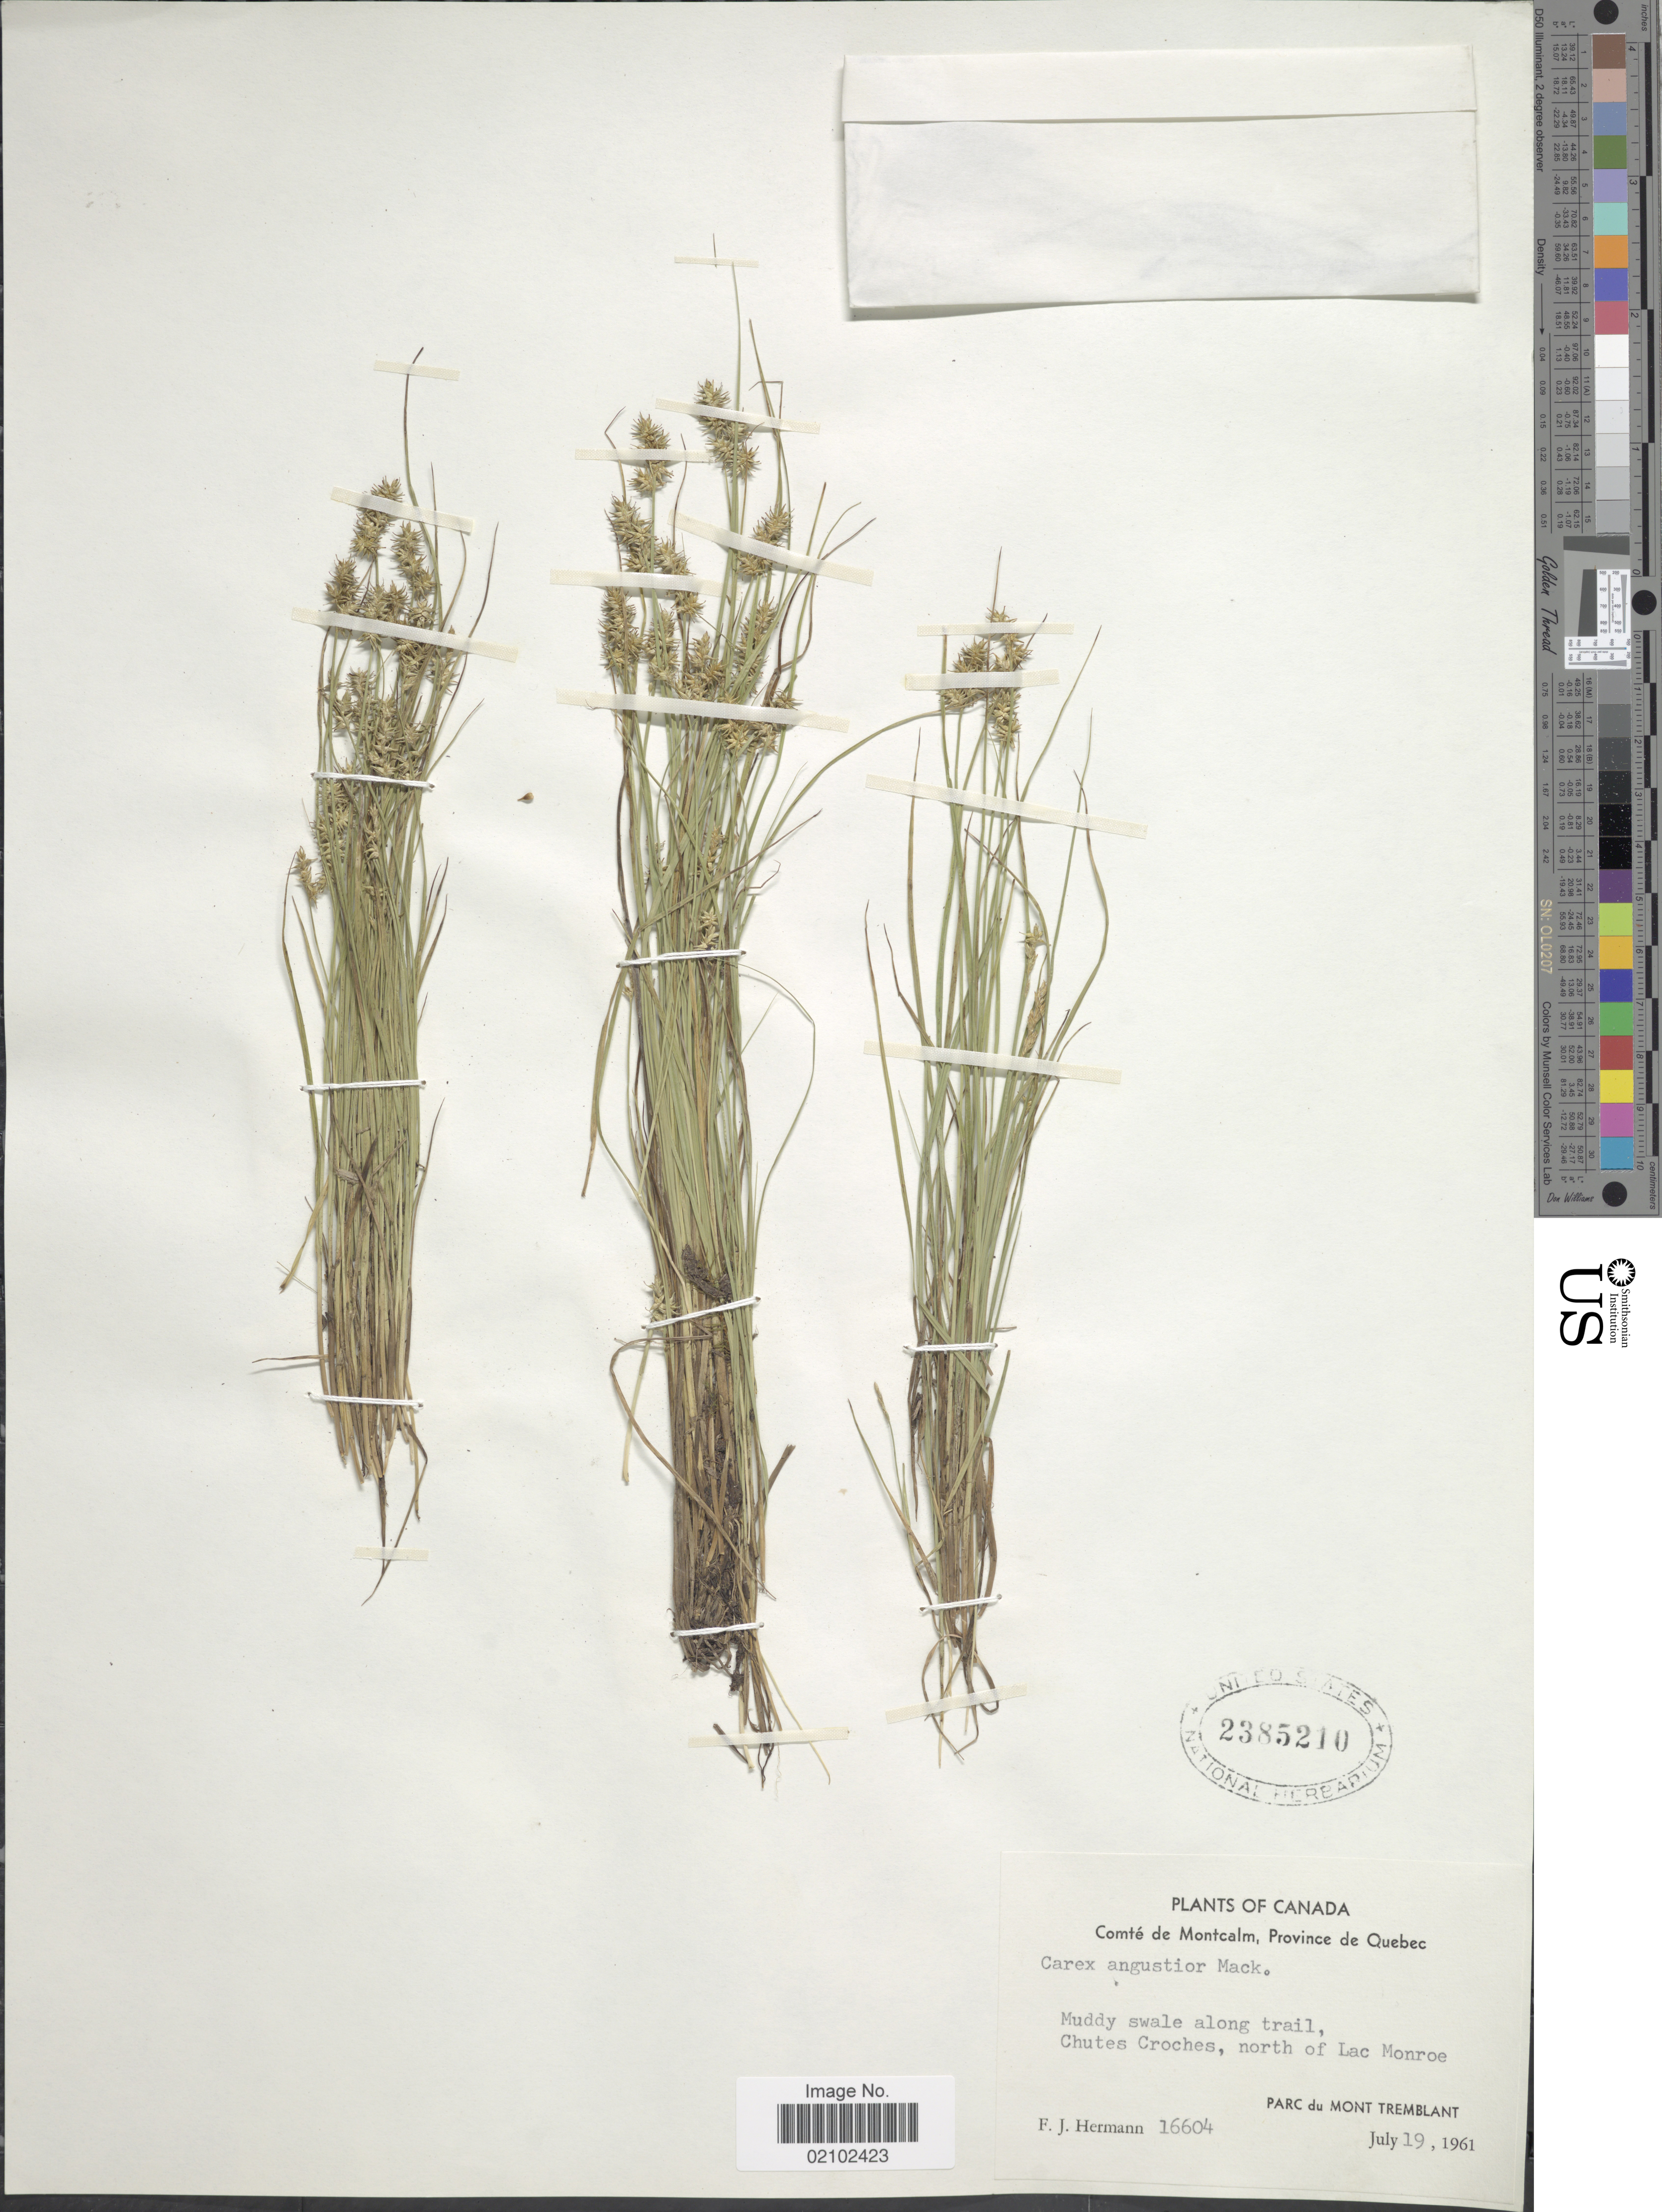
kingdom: Plantae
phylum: Tracheophyta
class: Liliopsida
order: Poales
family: Cyperaceae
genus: Carex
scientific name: Carex echinata subsp. echinata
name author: Murray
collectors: F. J. Hermann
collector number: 16604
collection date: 1961-07-19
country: Canada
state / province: Quebec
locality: Comté de Montcalm, Muddy swale along trail, Chutes Croches, north of Lac Monroe, Parc du Mont Tremblant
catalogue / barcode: US 2385210